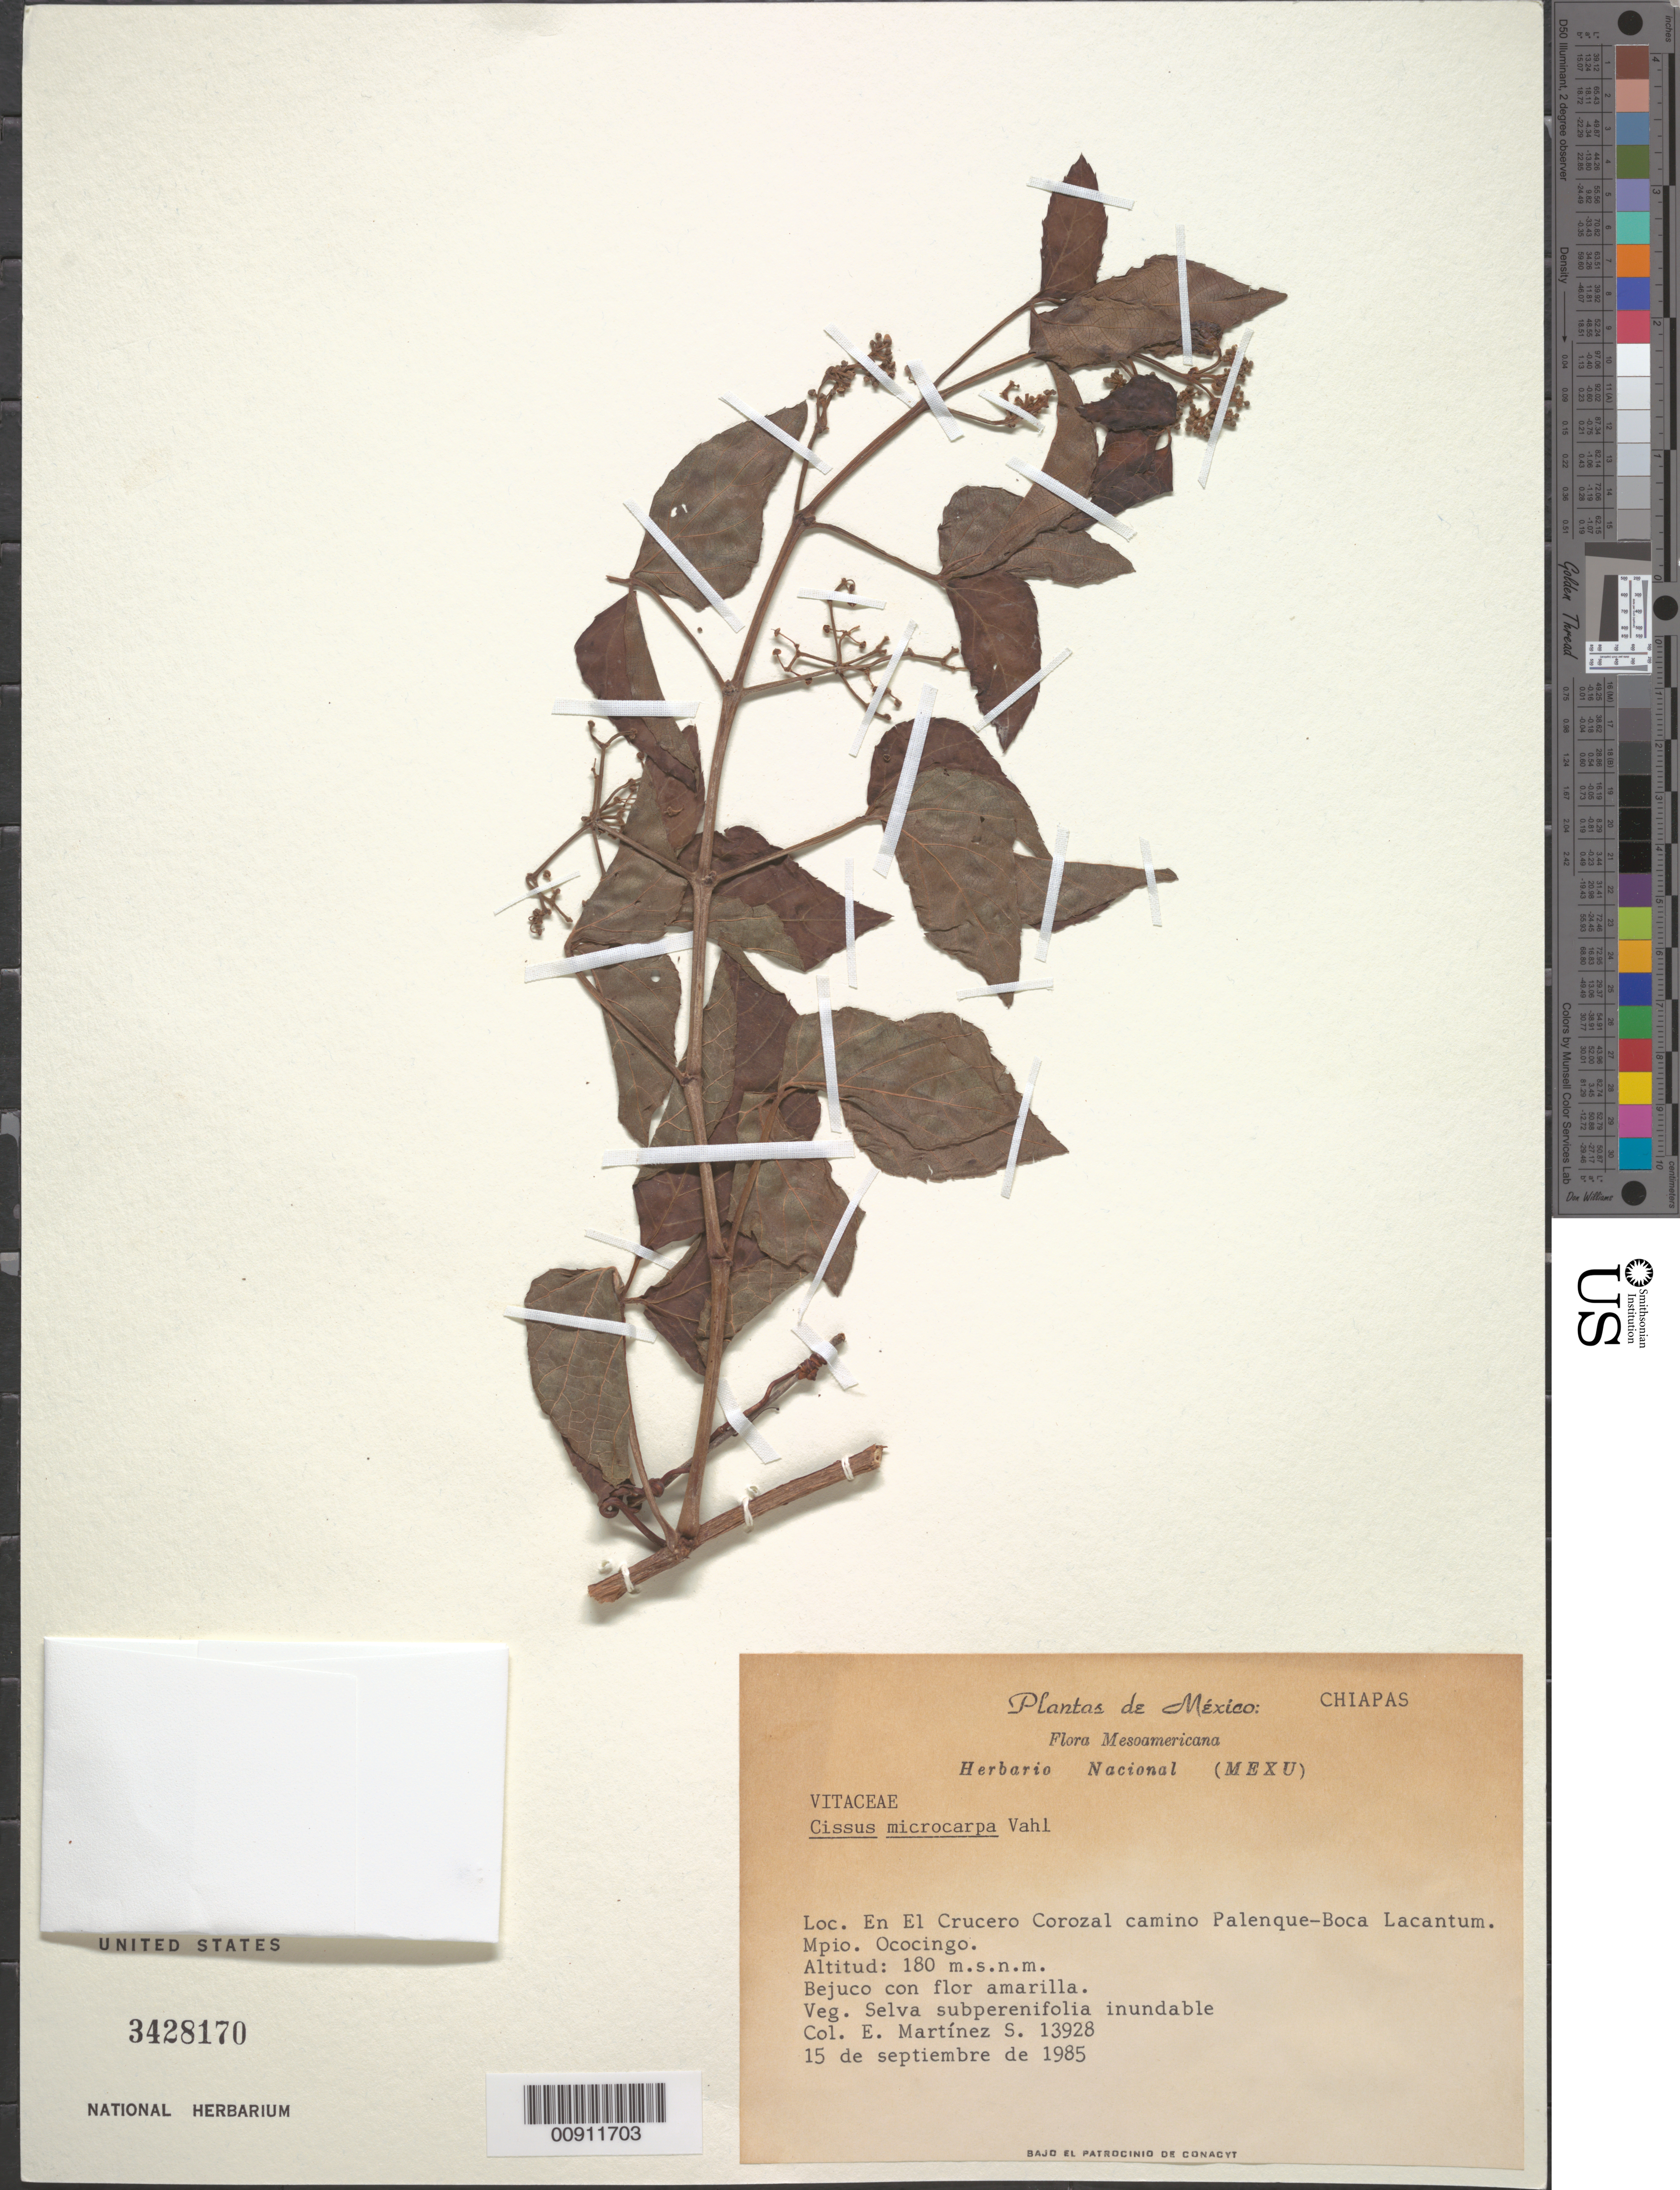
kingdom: Plantae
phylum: Tracheophyta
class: Magnoliopsida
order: Vitales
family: Vitaceae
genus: Cissus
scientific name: Cissus microcarpa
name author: Vahl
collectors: E. M. Martínez S.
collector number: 13928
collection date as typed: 15 Sep 1985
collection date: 1985-09-15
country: Mexico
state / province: Chiapas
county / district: Ocosingo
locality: En el Crucero Corozal camino Palenque-Boca Lacantum. Mpio Ocosingo, Chiapas.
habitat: Veg. Selva subperennifolia inundable.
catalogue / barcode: US 3428170